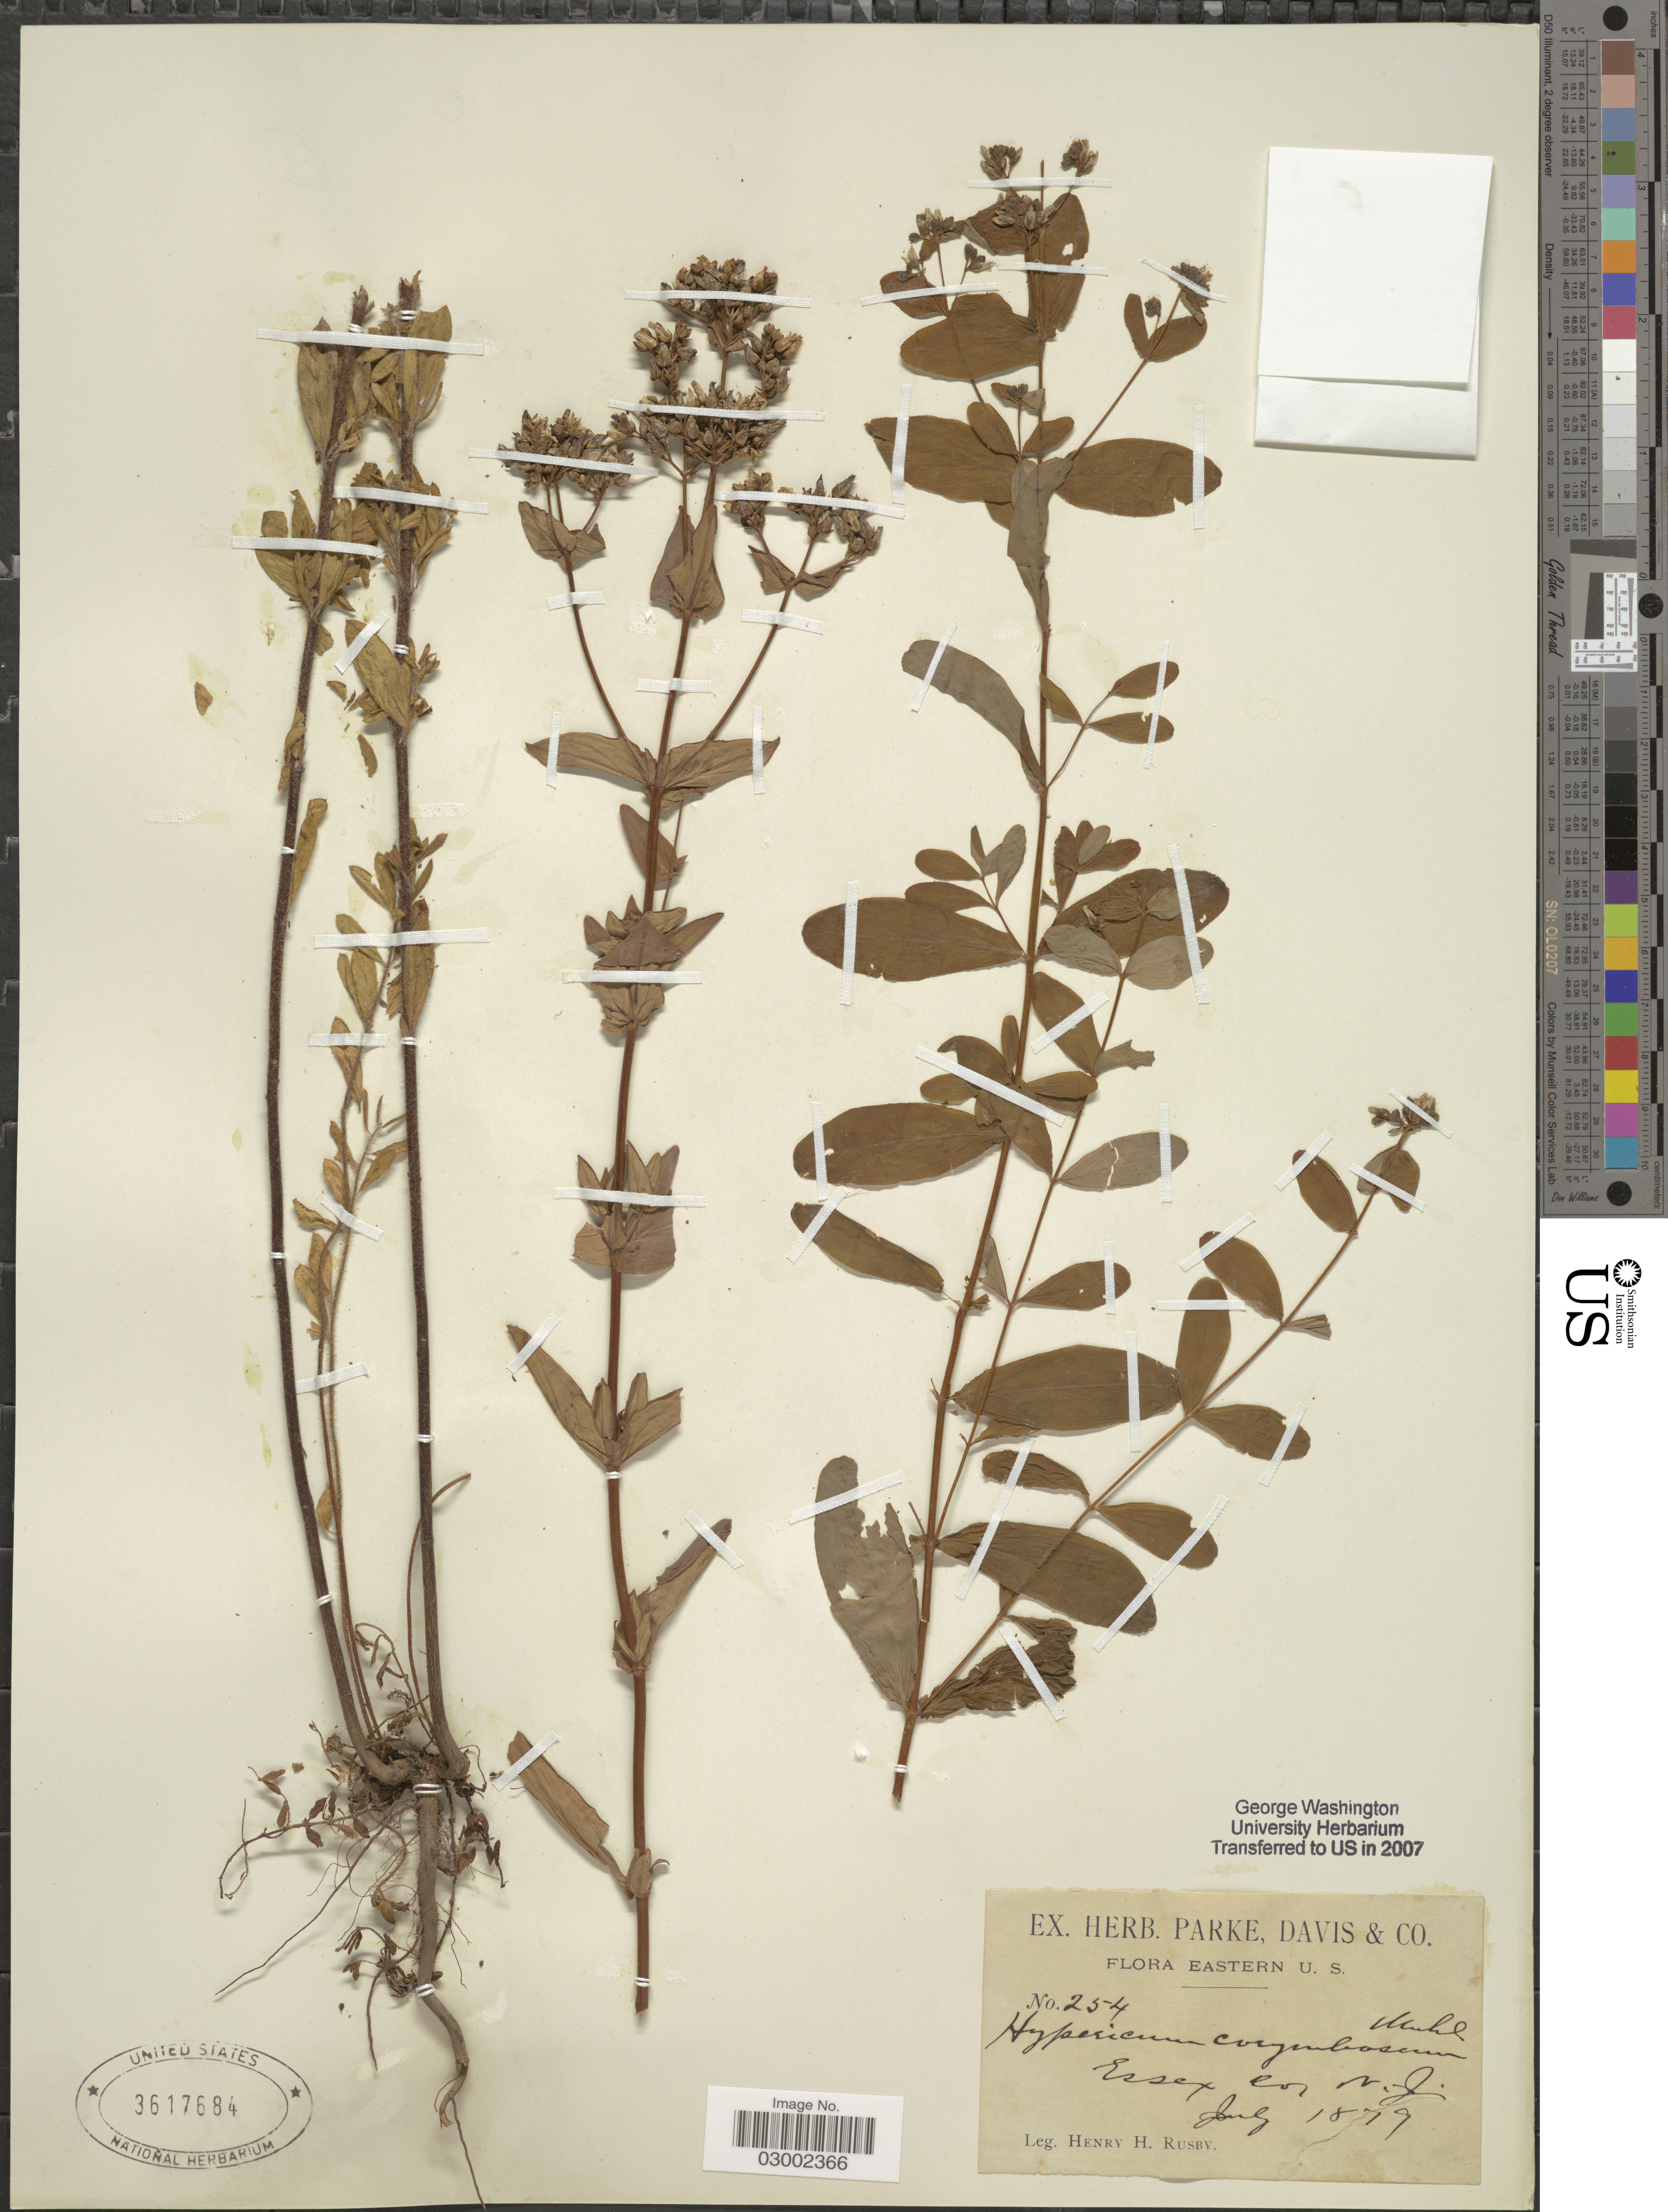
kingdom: Plantae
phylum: Tracheophyta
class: Magnoliopsida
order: Malpighiales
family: Hypericaceae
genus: Hypericum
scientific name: Hypericum punctatum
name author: Lam.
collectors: H. H. Rusby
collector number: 254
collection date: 1879-07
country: United States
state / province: New Jersey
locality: Eastern U. S. Essex Co N.J.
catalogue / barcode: US 3617684